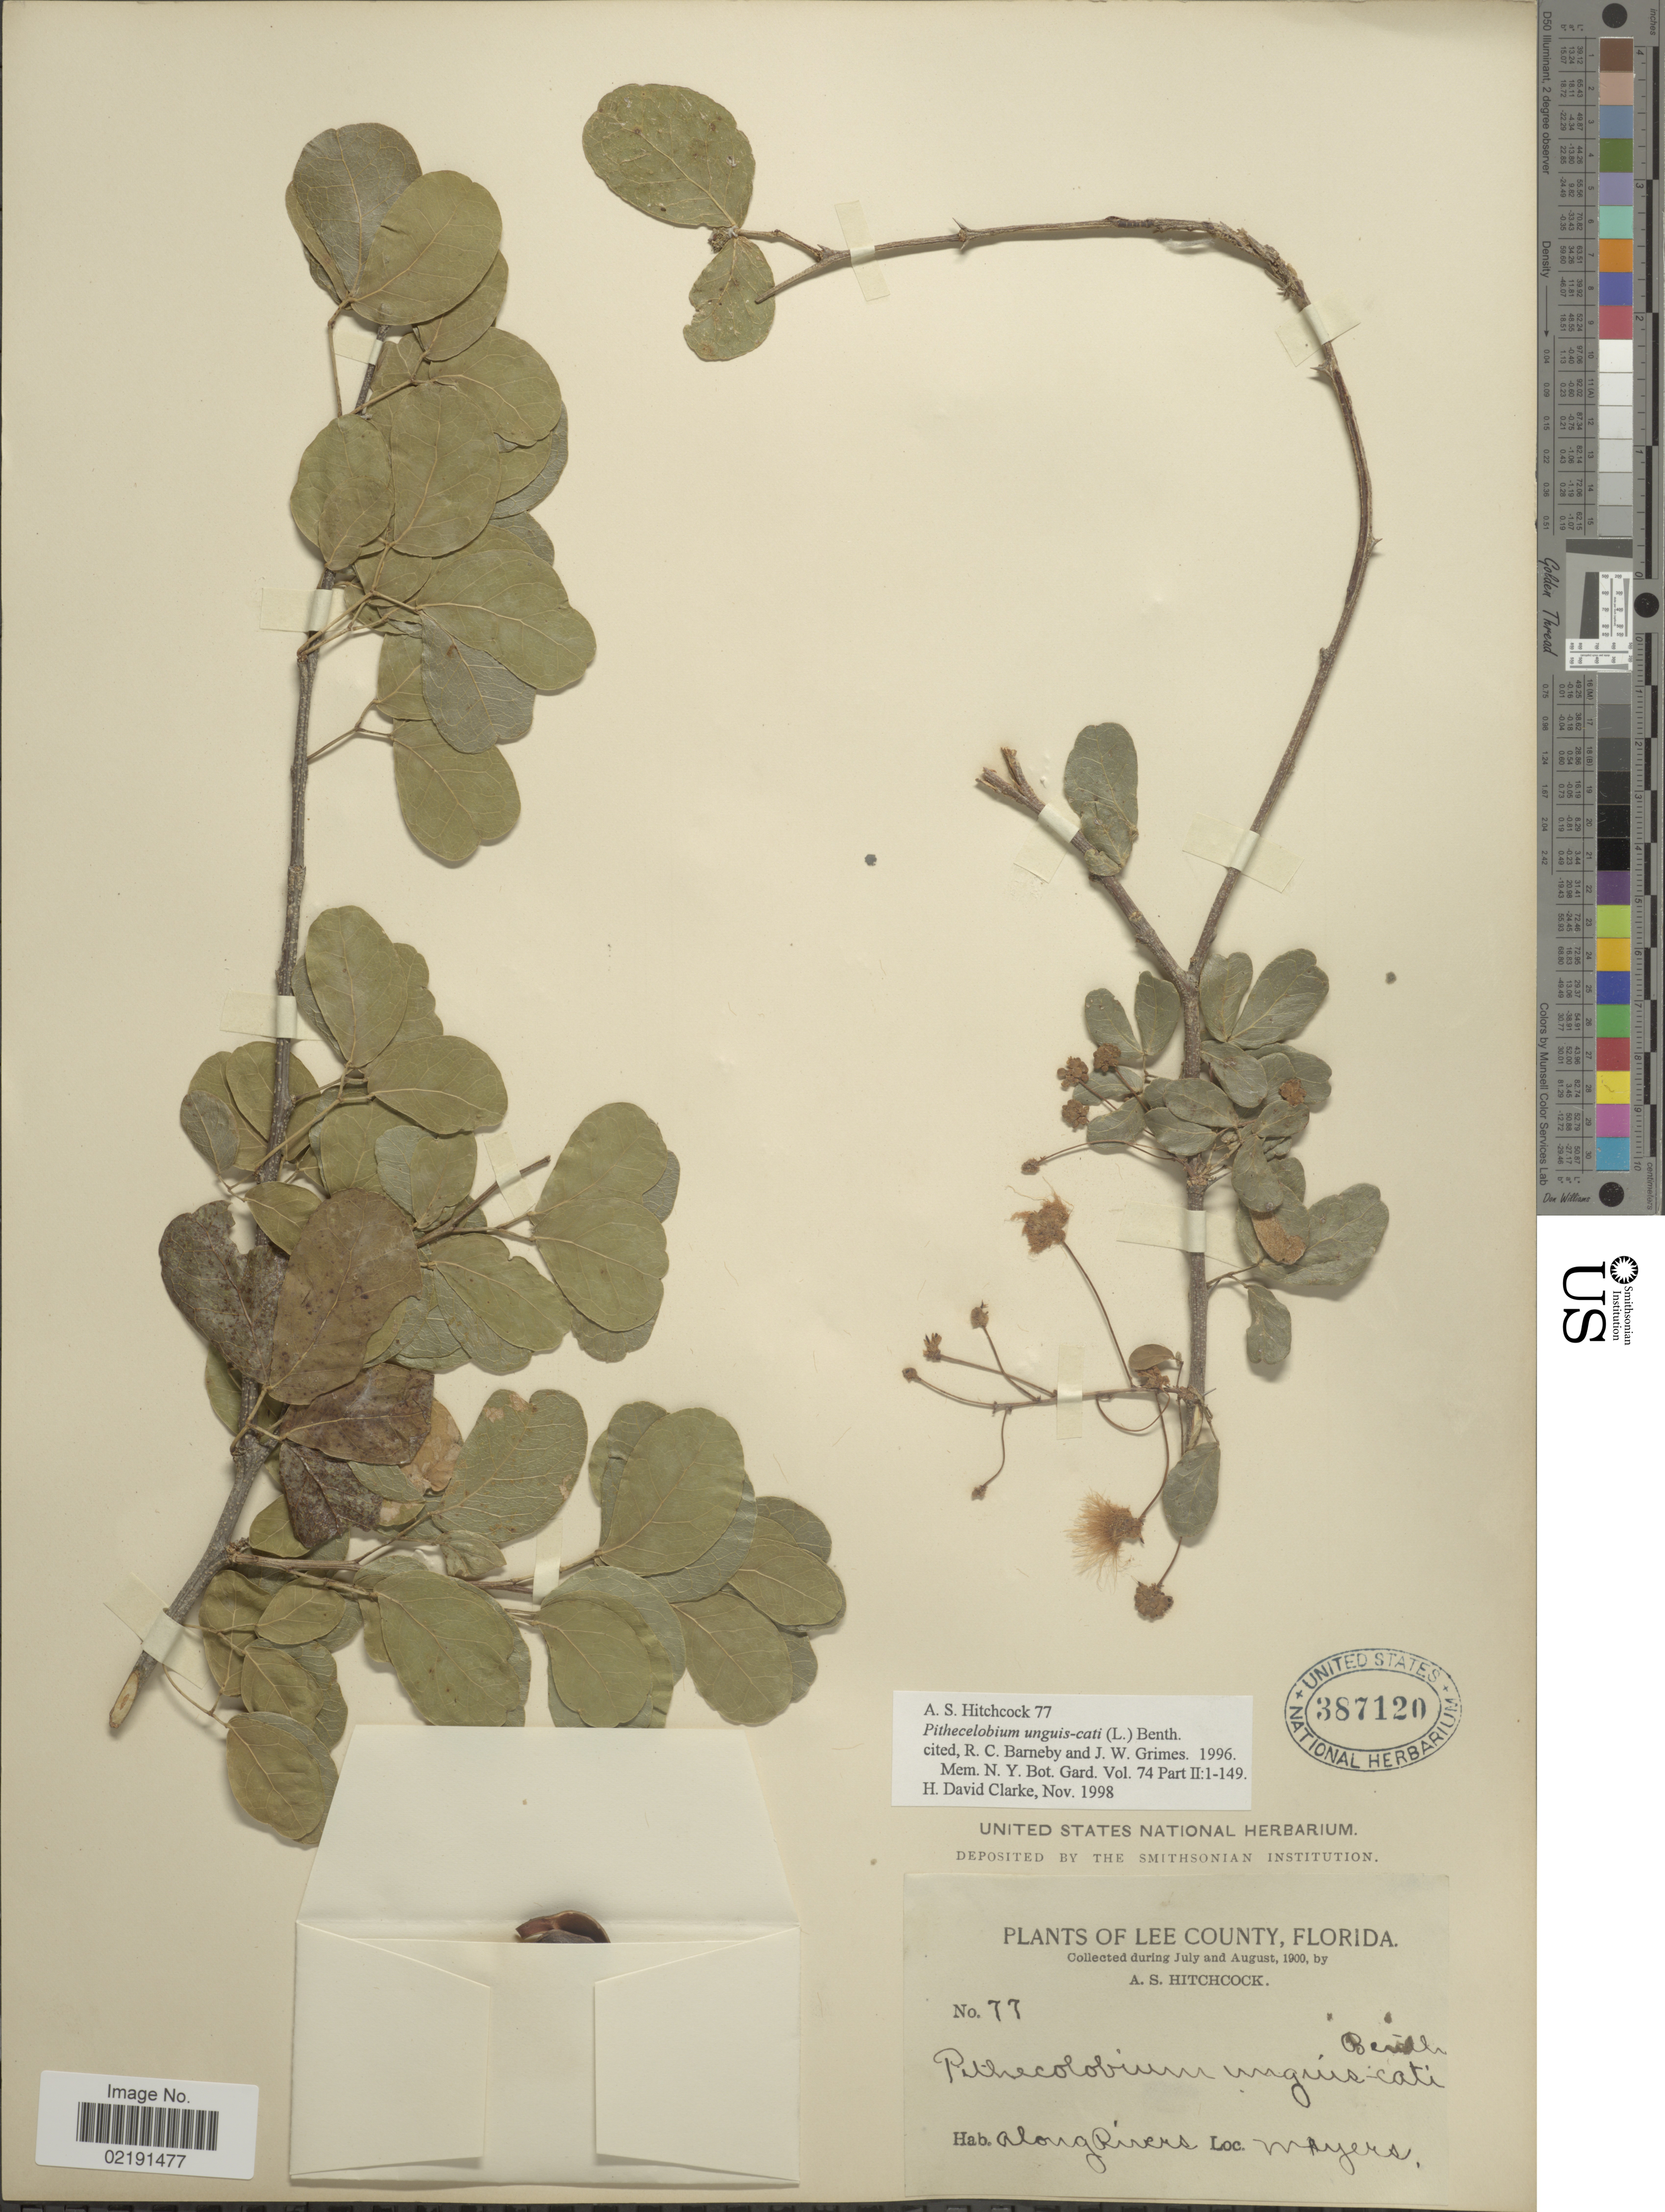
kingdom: Plantae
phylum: Tracheophyta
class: Magnoliopsida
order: Fabales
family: Fabaceae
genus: Pithecellobium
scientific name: Pithecellobium unguis-cati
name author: (L.) Benth.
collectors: A. S. Hitchcock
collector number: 77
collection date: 1900-07/1900-08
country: United States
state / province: Florida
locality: Lee County, Florida. Along Rivers. Meyers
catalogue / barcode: US 387120